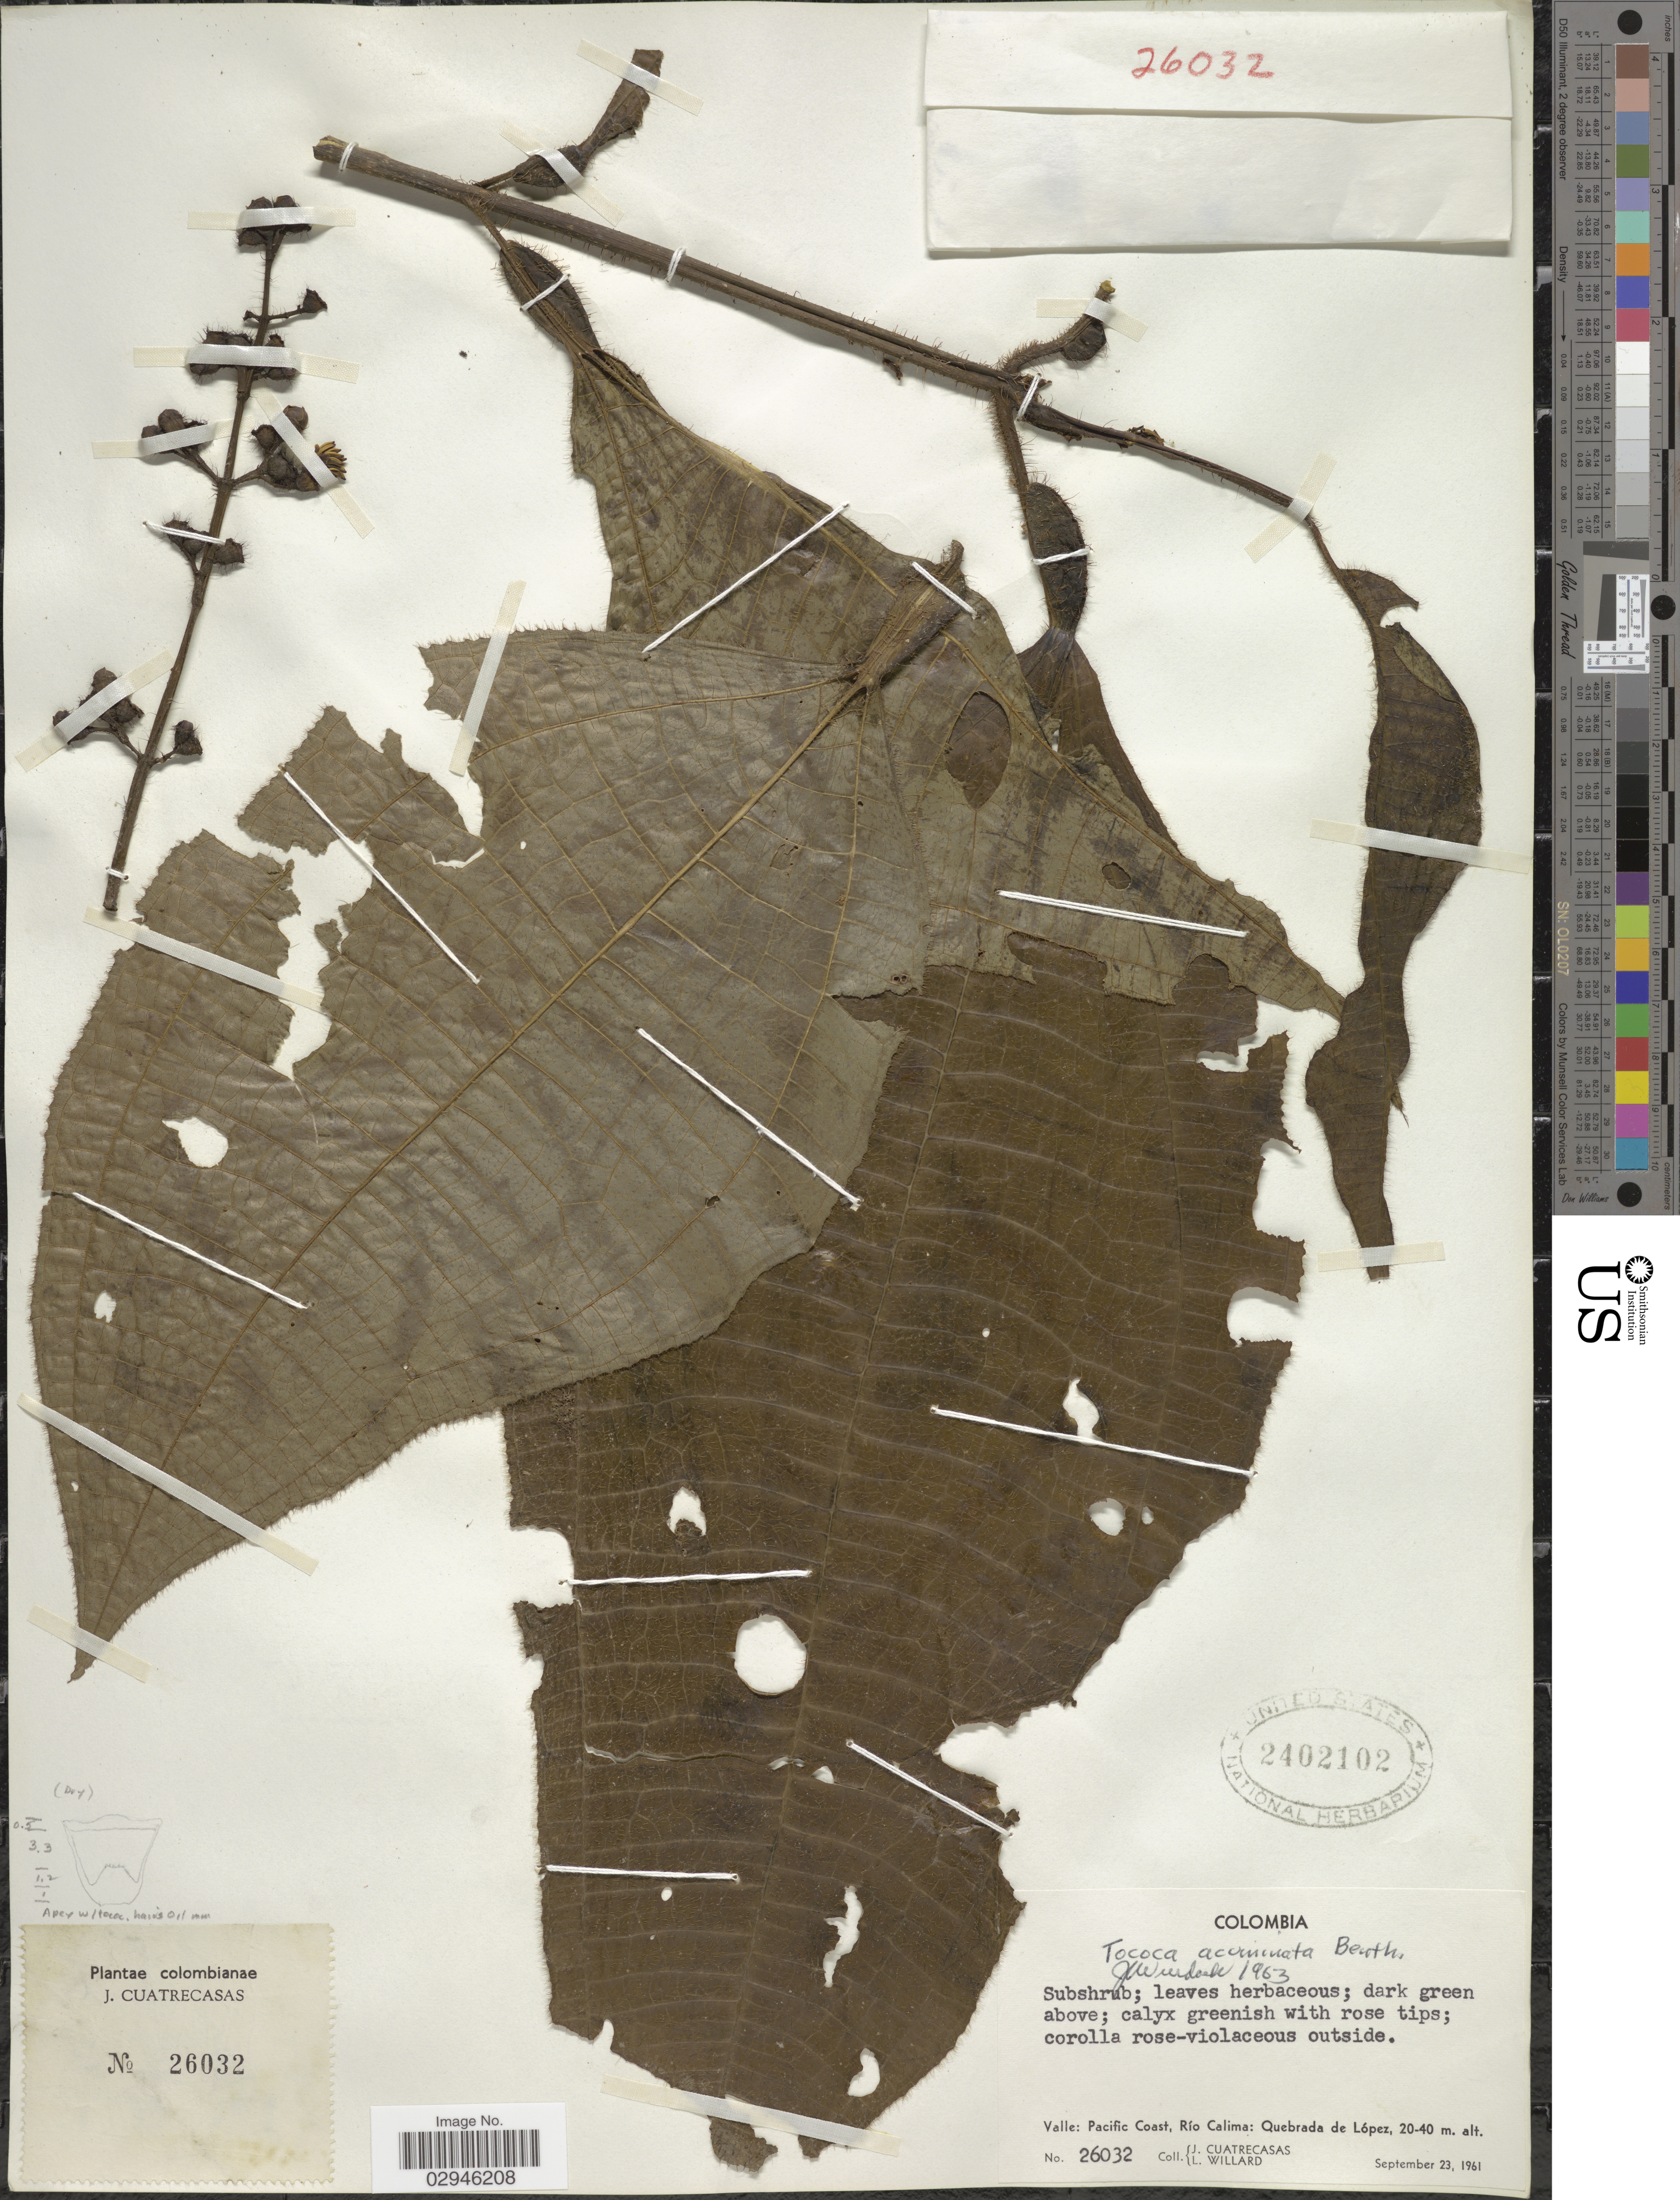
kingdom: Plantae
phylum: Tracheophyta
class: Magnoliopsida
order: Myrtales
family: Melastomataceae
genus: Tococa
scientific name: Tococa acuminata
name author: Benth.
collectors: J. Cuatrecasas & L. Willard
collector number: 26032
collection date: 1961-09-23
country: Colombia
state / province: Valle del Cauca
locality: Pacific Coast, Río Calima: Quebrada de López.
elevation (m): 20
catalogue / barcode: US 2402102